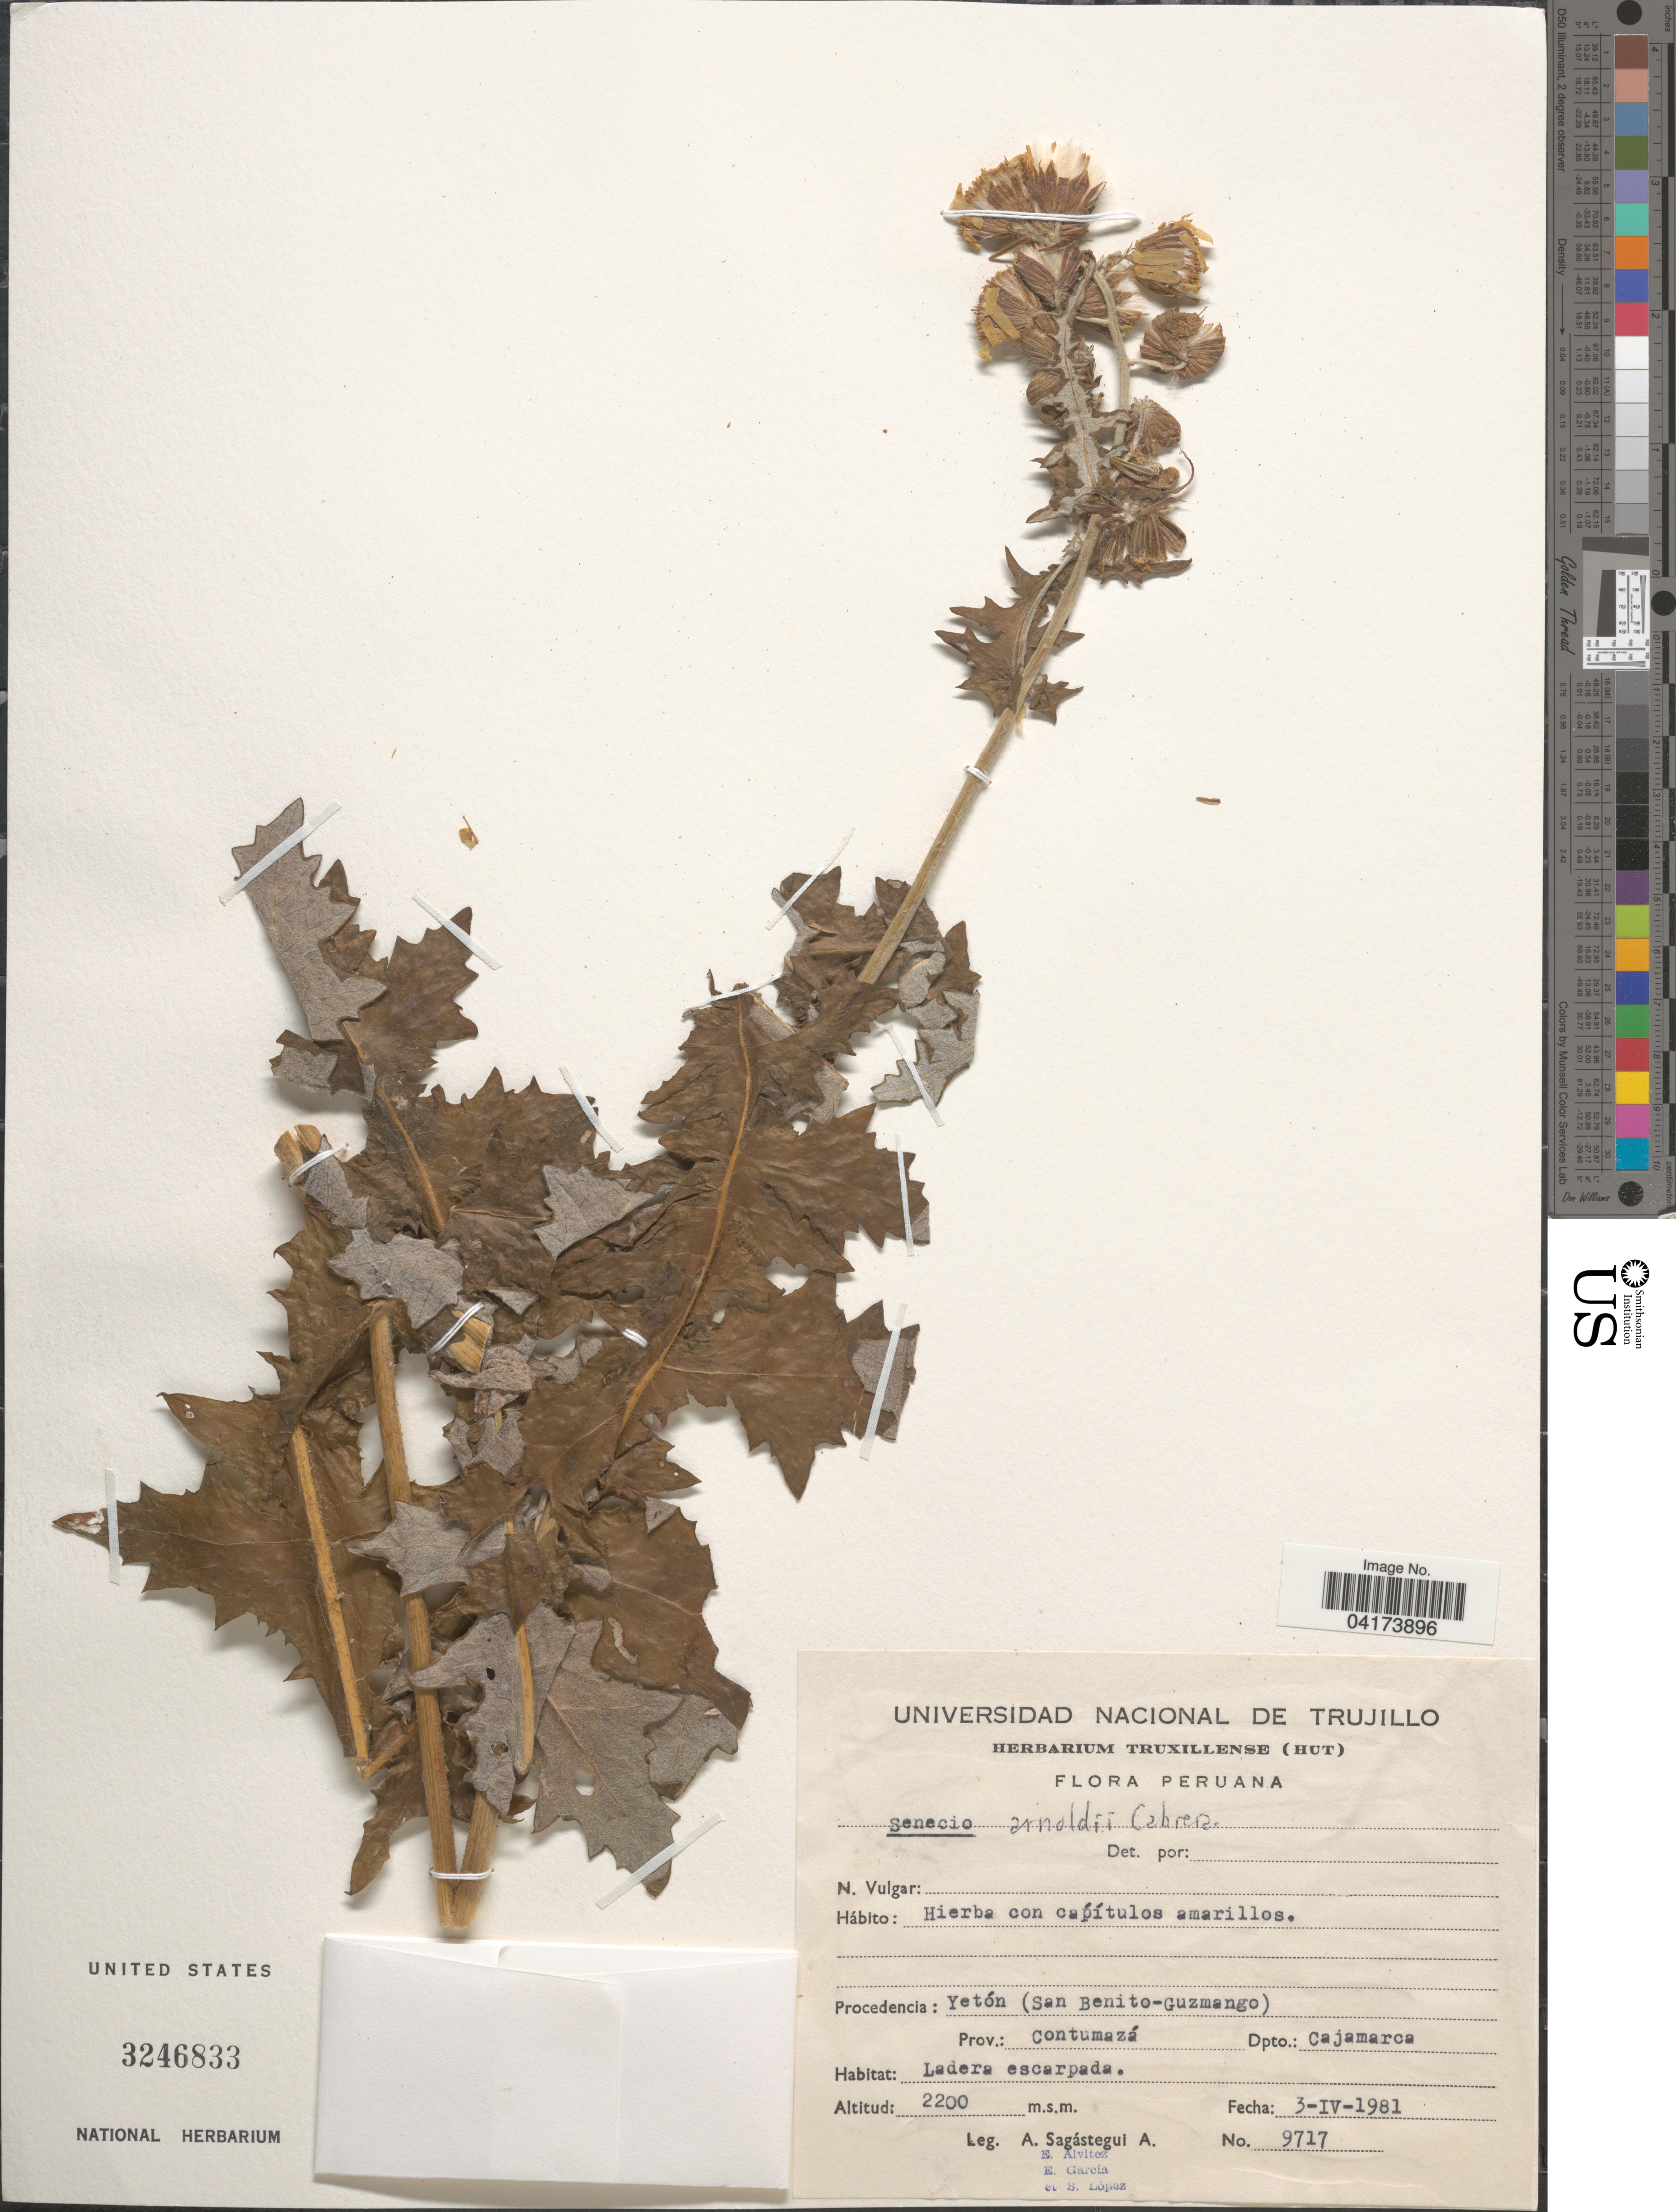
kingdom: Plantae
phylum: Tracheophyta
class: Magnoliopsida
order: Asterales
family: Asteraceae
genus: Senecio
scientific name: Senecio arnaldii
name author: Cabrera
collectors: A. Sagástegui A., E. Alvitez I., E. Garcia & S. Lopez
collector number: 9717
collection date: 1981-04-03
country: Peru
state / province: Cajamarca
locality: Yetón (San Benito-Guzmango). Prov.: Contumazá. Dpto.: Cajamarca.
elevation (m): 2200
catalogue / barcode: US 3246833